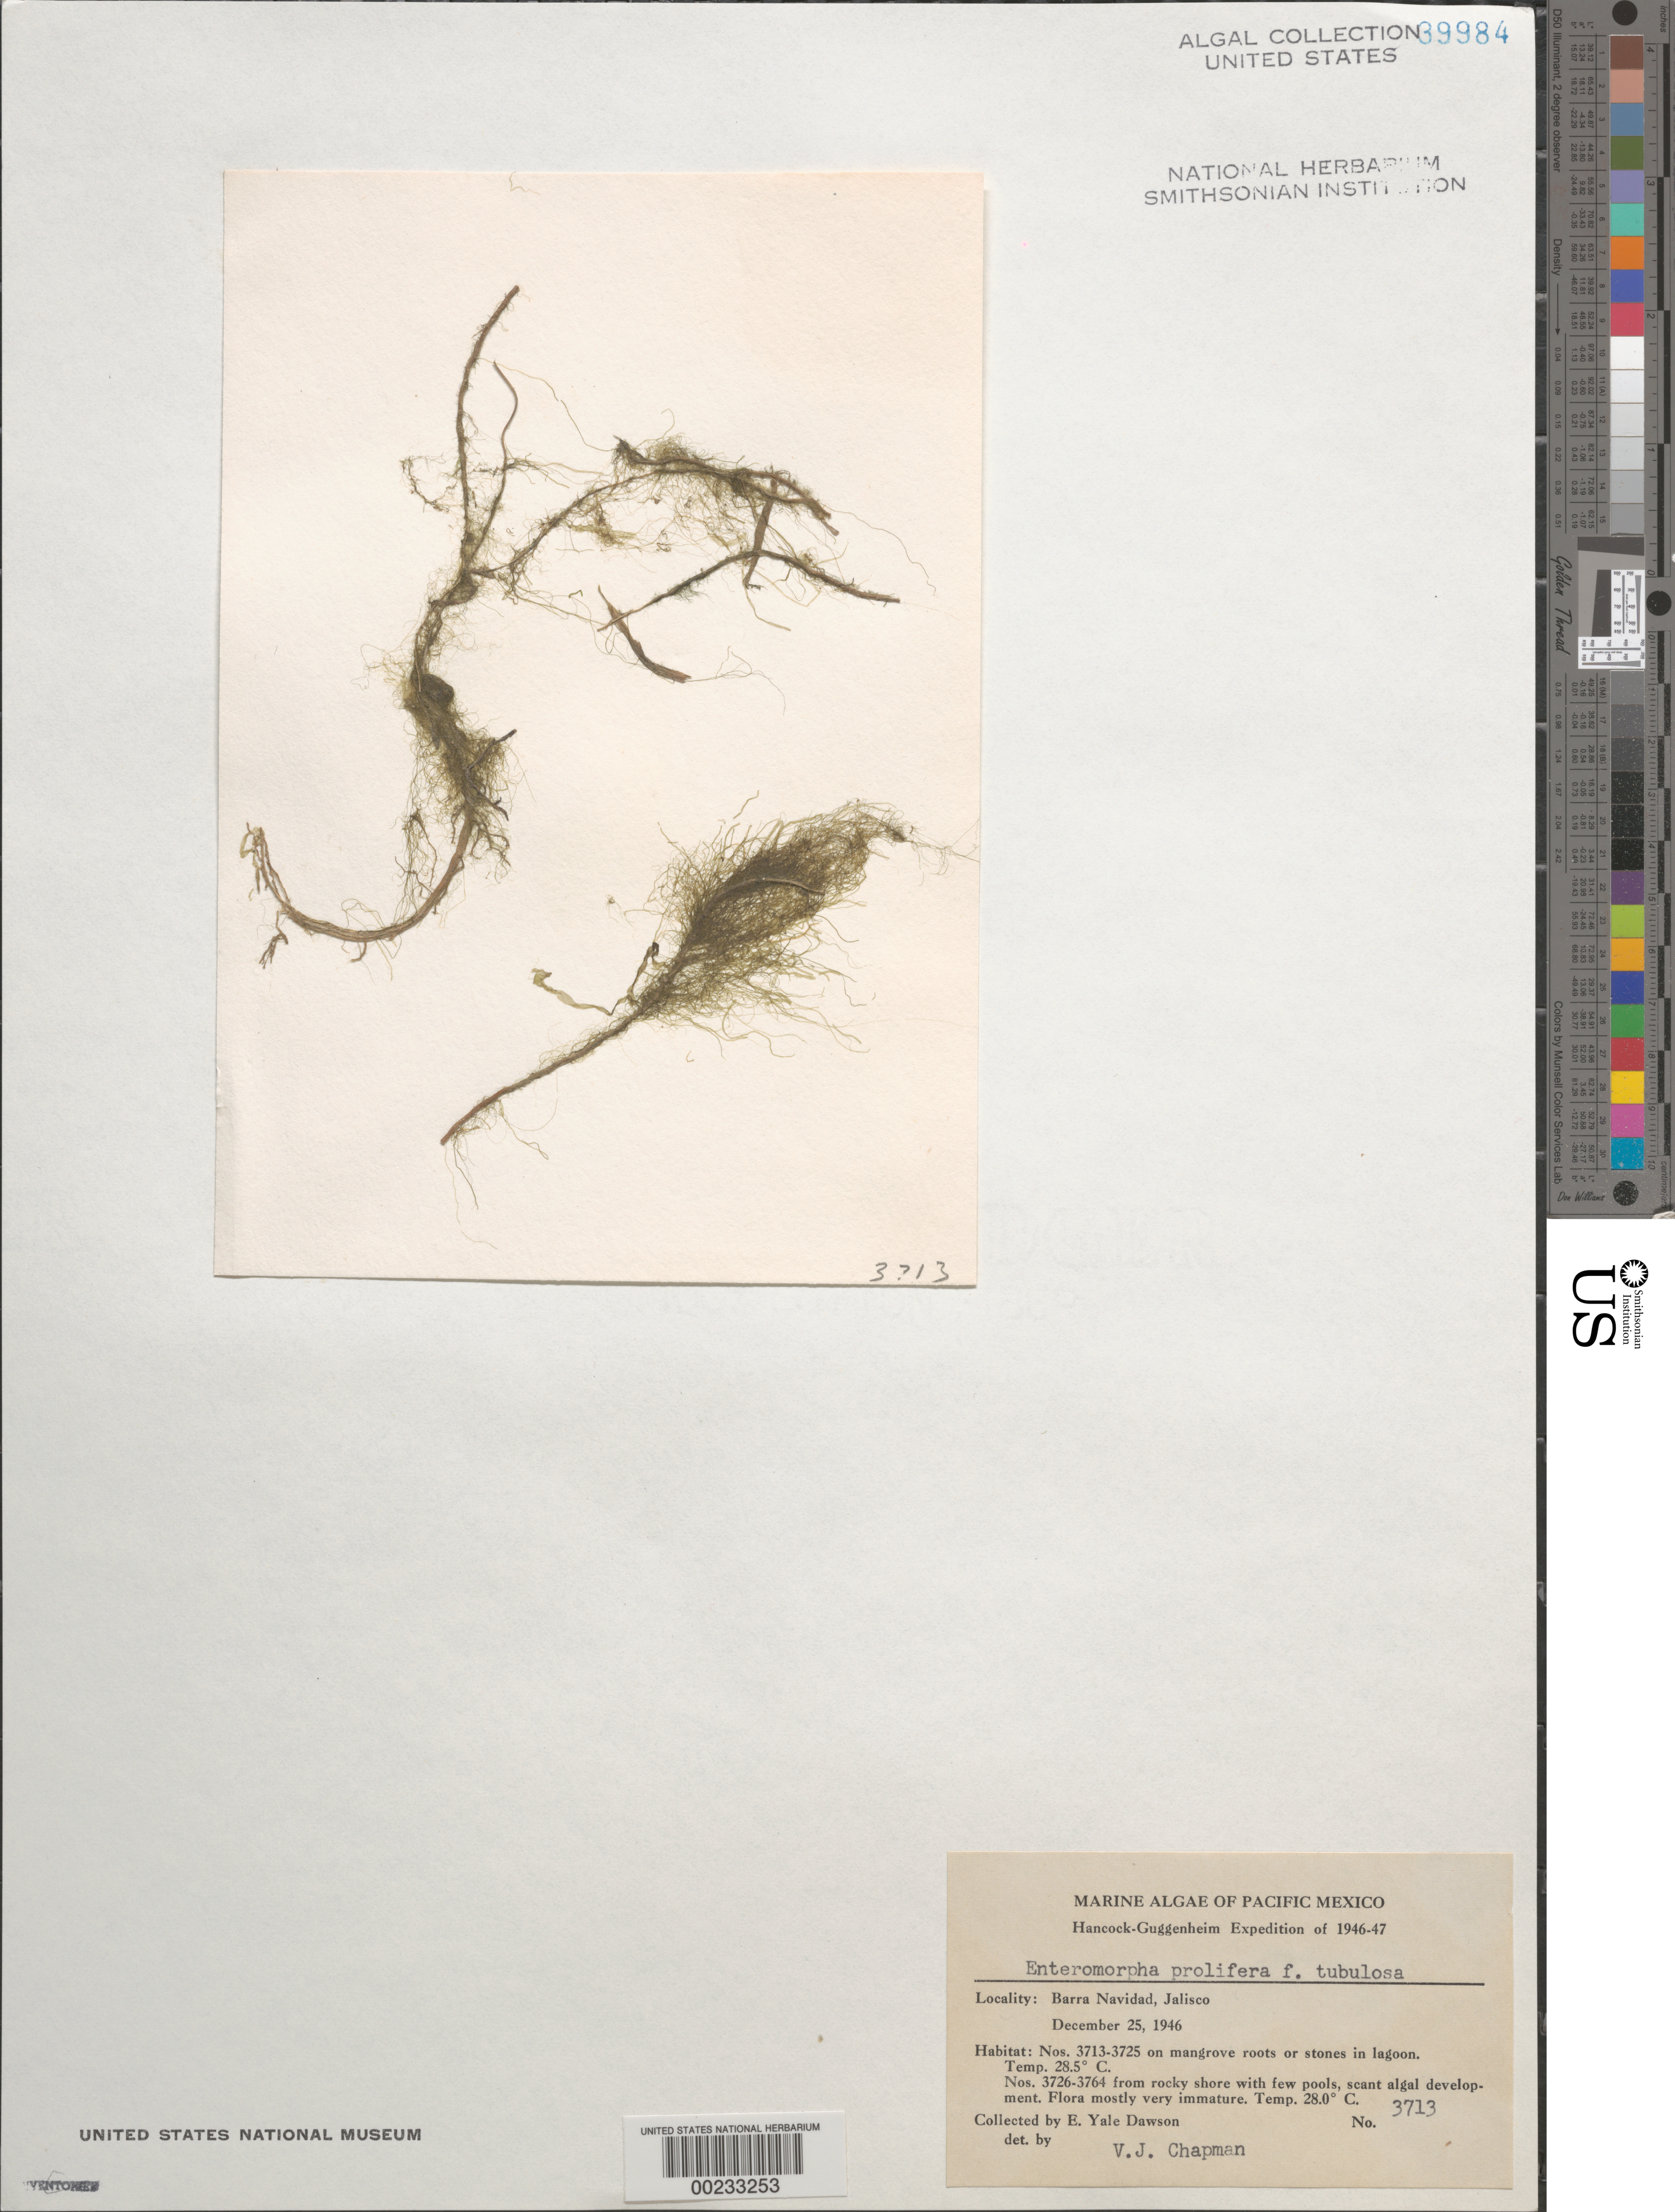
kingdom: Plantae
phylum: Chlorophyta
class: Ulvophyceae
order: Ulvales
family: Ulvaceae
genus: Ulva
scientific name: Ulva prolifera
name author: O.F. Müller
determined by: Algae name updating Project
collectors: E. Y. Dawson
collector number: EYD 3713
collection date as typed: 25 Dec 1946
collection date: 1946-12-25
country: Mexico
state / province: Jalisco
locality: Barra Navidad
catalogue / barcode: US 39984